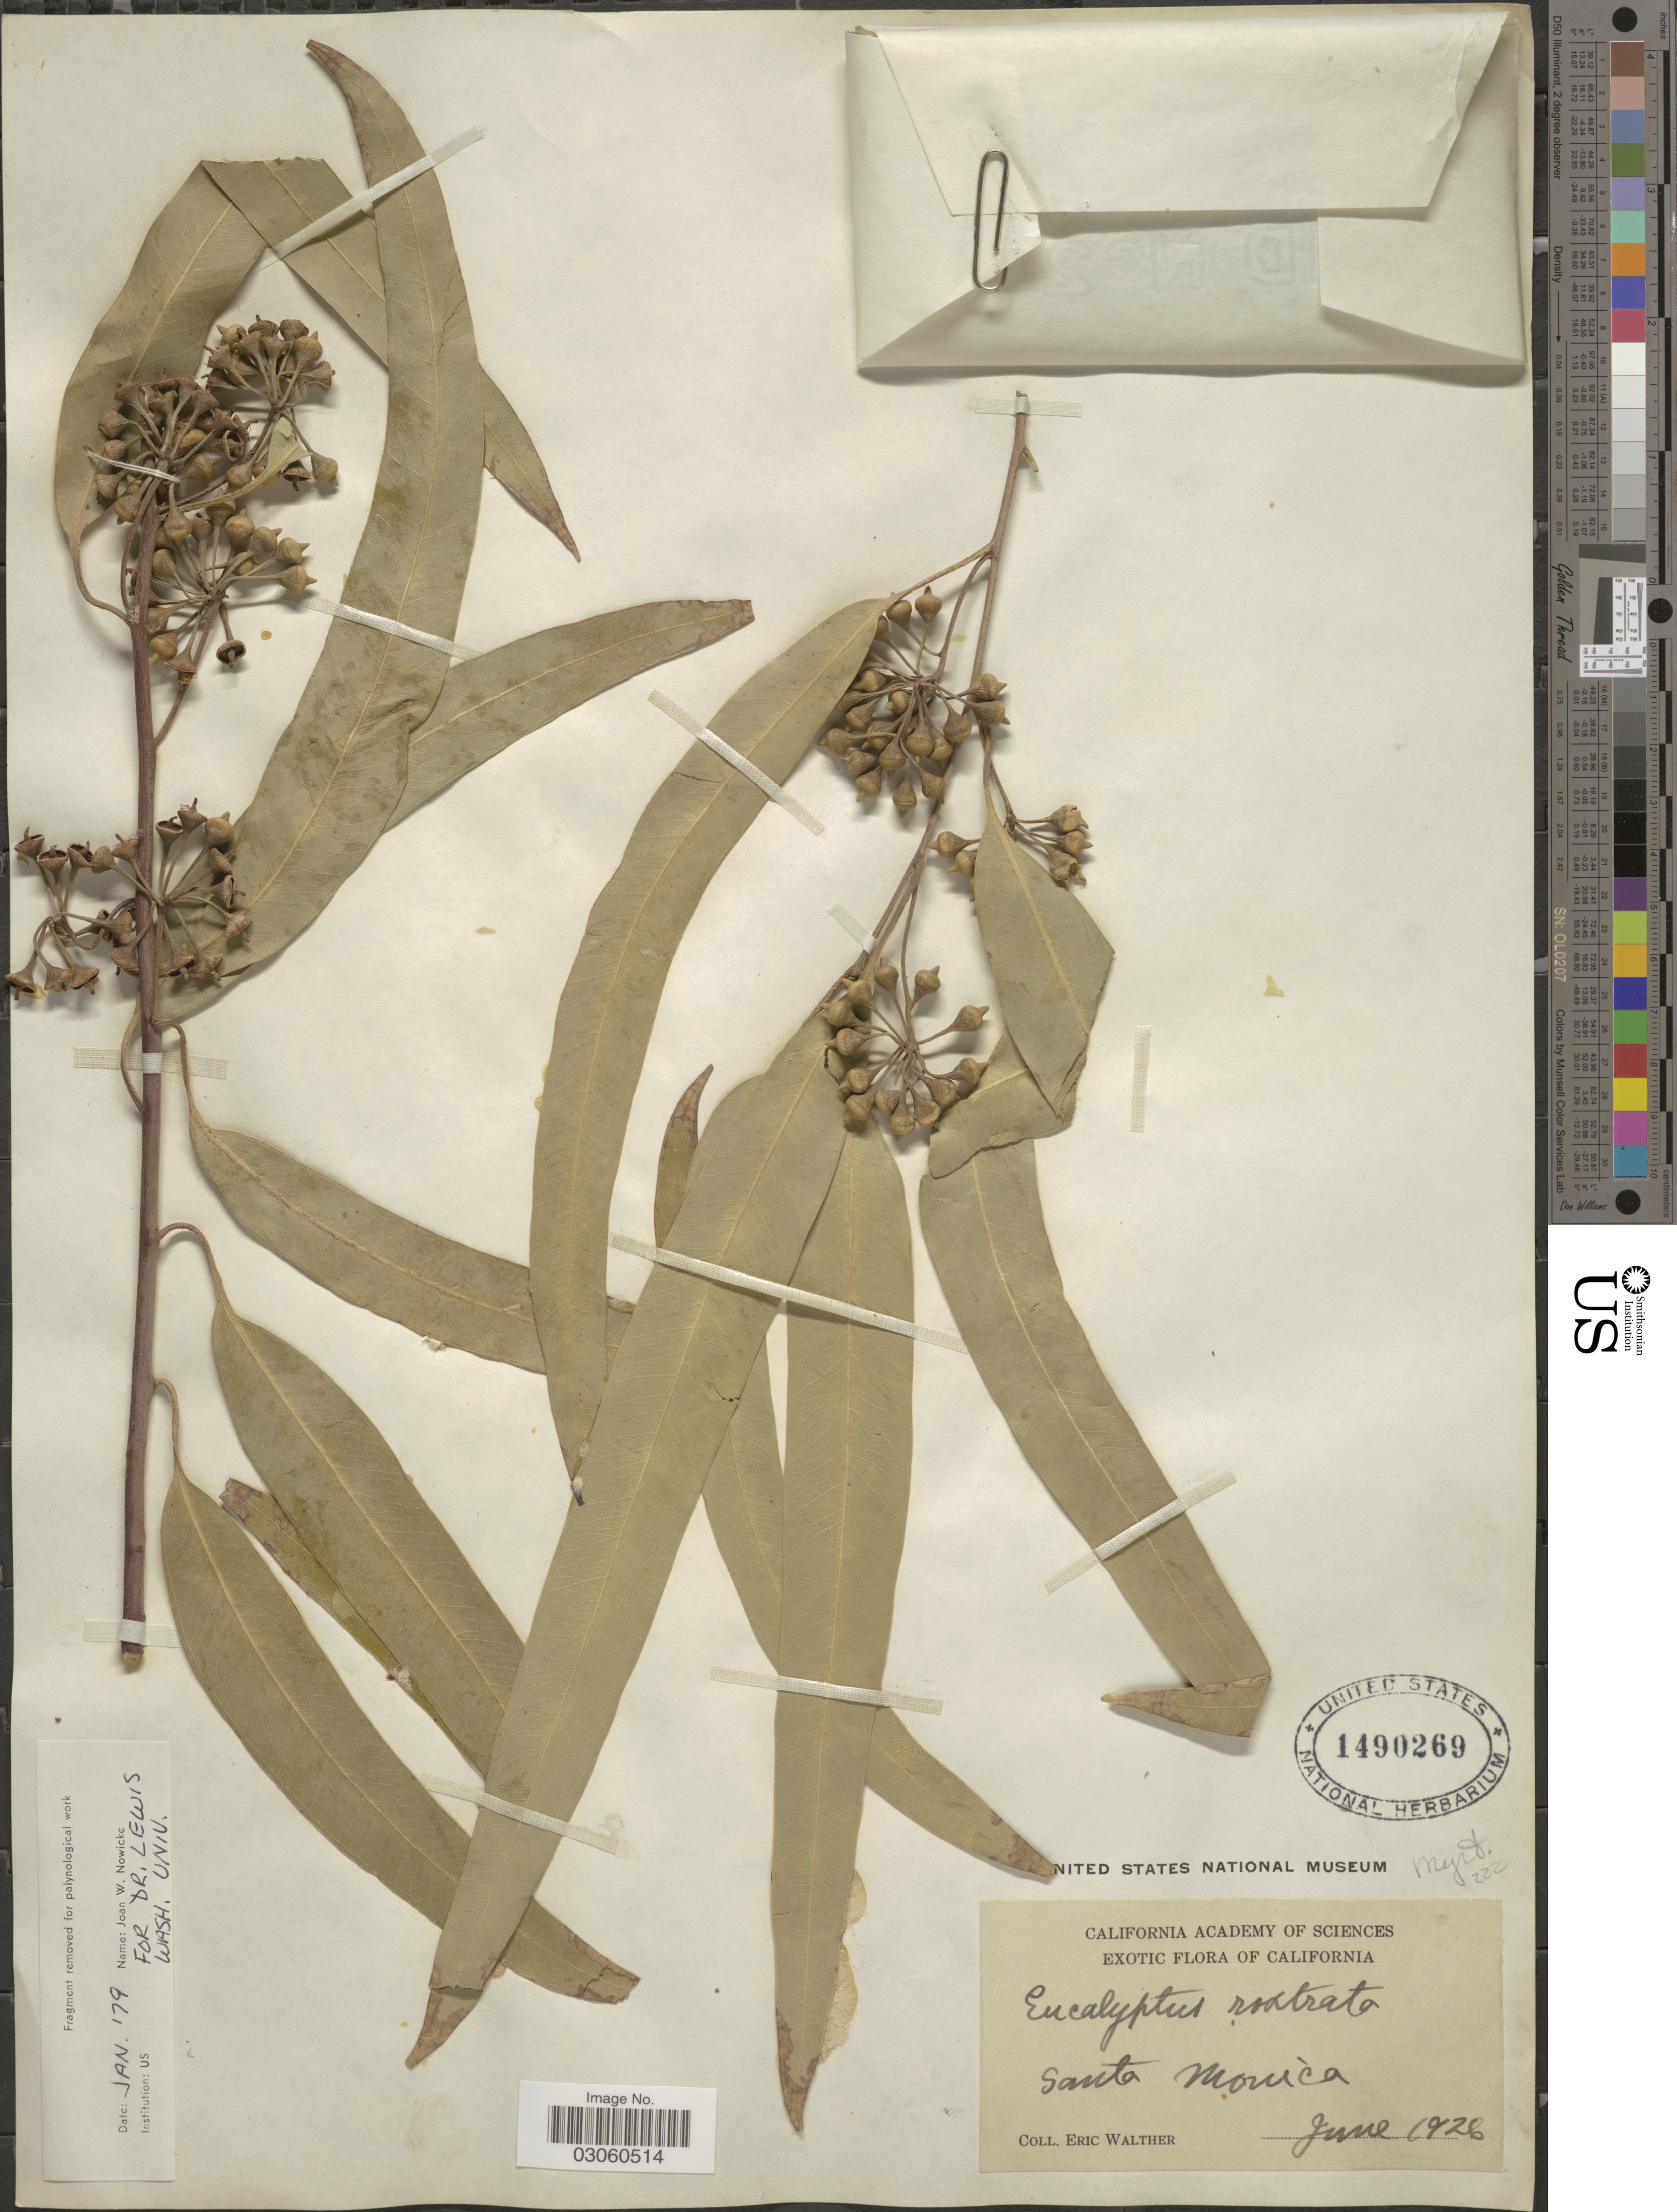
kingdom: Plantae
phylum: Tracheophyta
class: Magnoliopsida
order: Myrtales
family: Myrtaceae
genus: Eucalyptus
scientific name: Eucalyptus rostrata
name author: Schltdl.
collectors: E. Walther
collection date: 1926-06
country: United States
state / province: California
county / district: Los Angeles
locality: Santa Monica.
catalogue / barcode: US 1490269